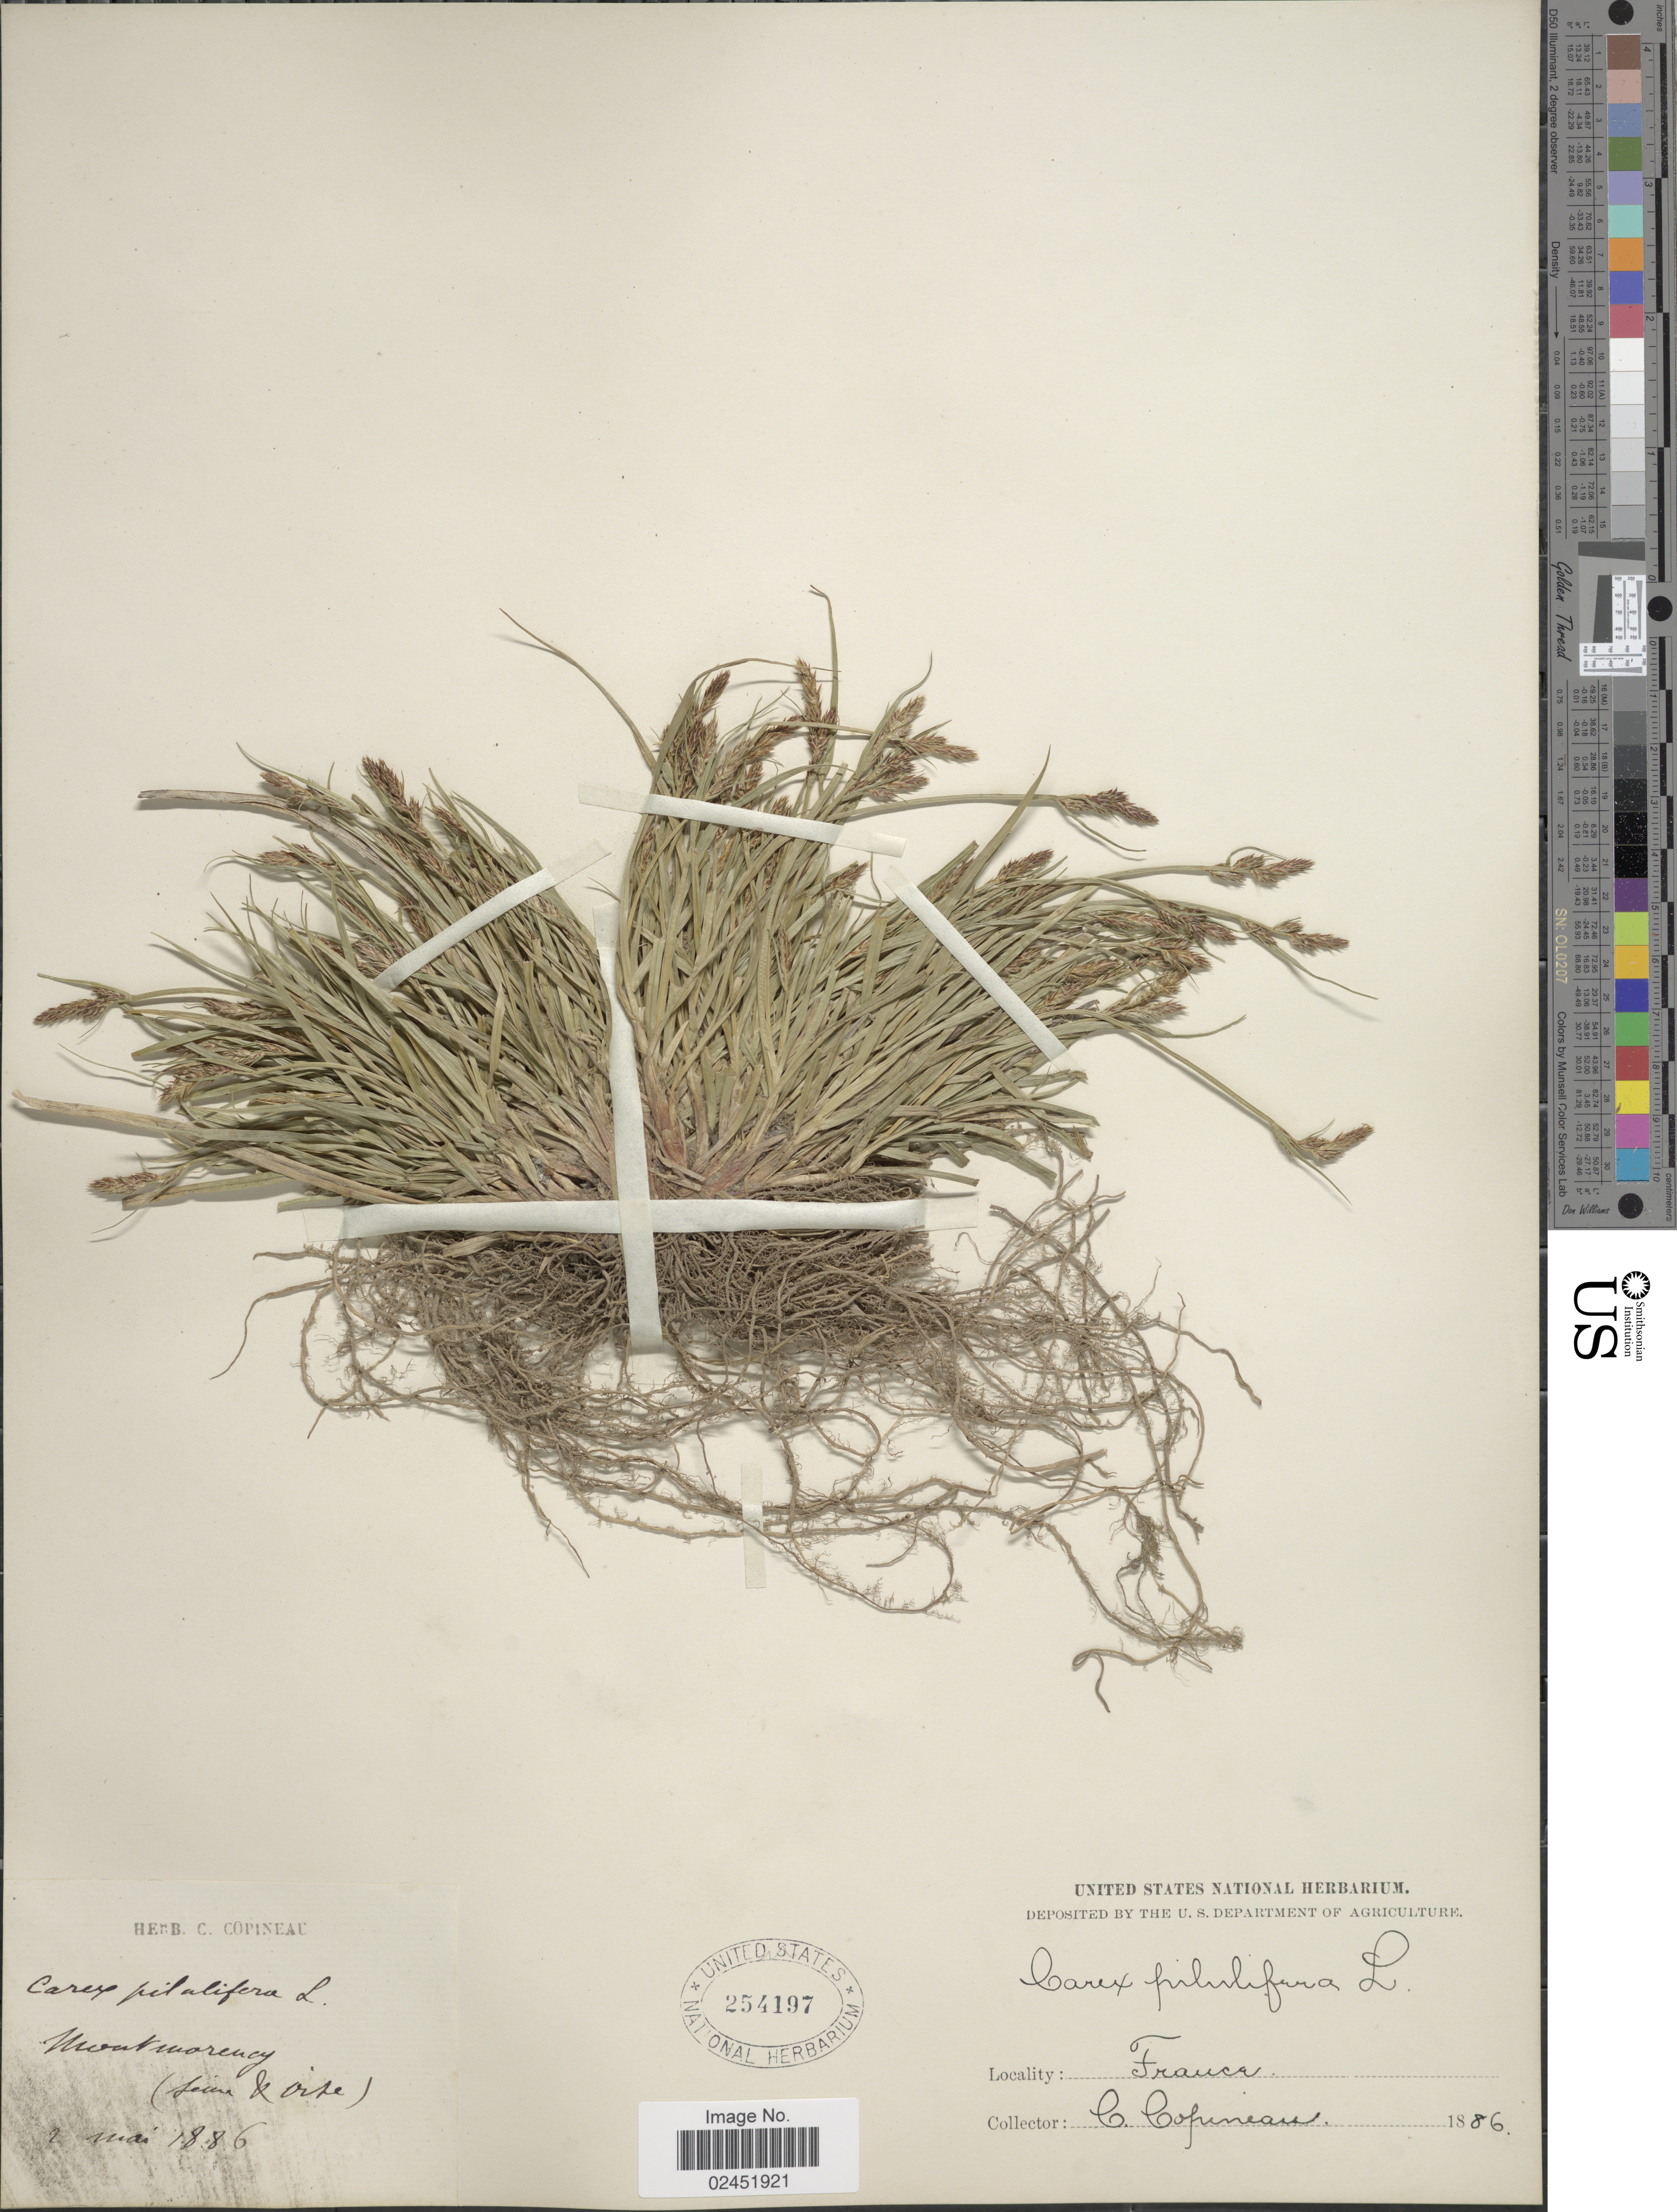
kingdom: Plantae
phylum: Tracheophyta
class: Liliopsida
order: Poales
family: Cyperaceae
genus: Carex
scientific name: Carex pilulifera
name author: L.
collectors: C. Copineau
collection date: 1886-05-02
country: France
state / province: Île-de-France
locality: Montmorency (Seine & Oise)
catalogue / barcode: US 254197